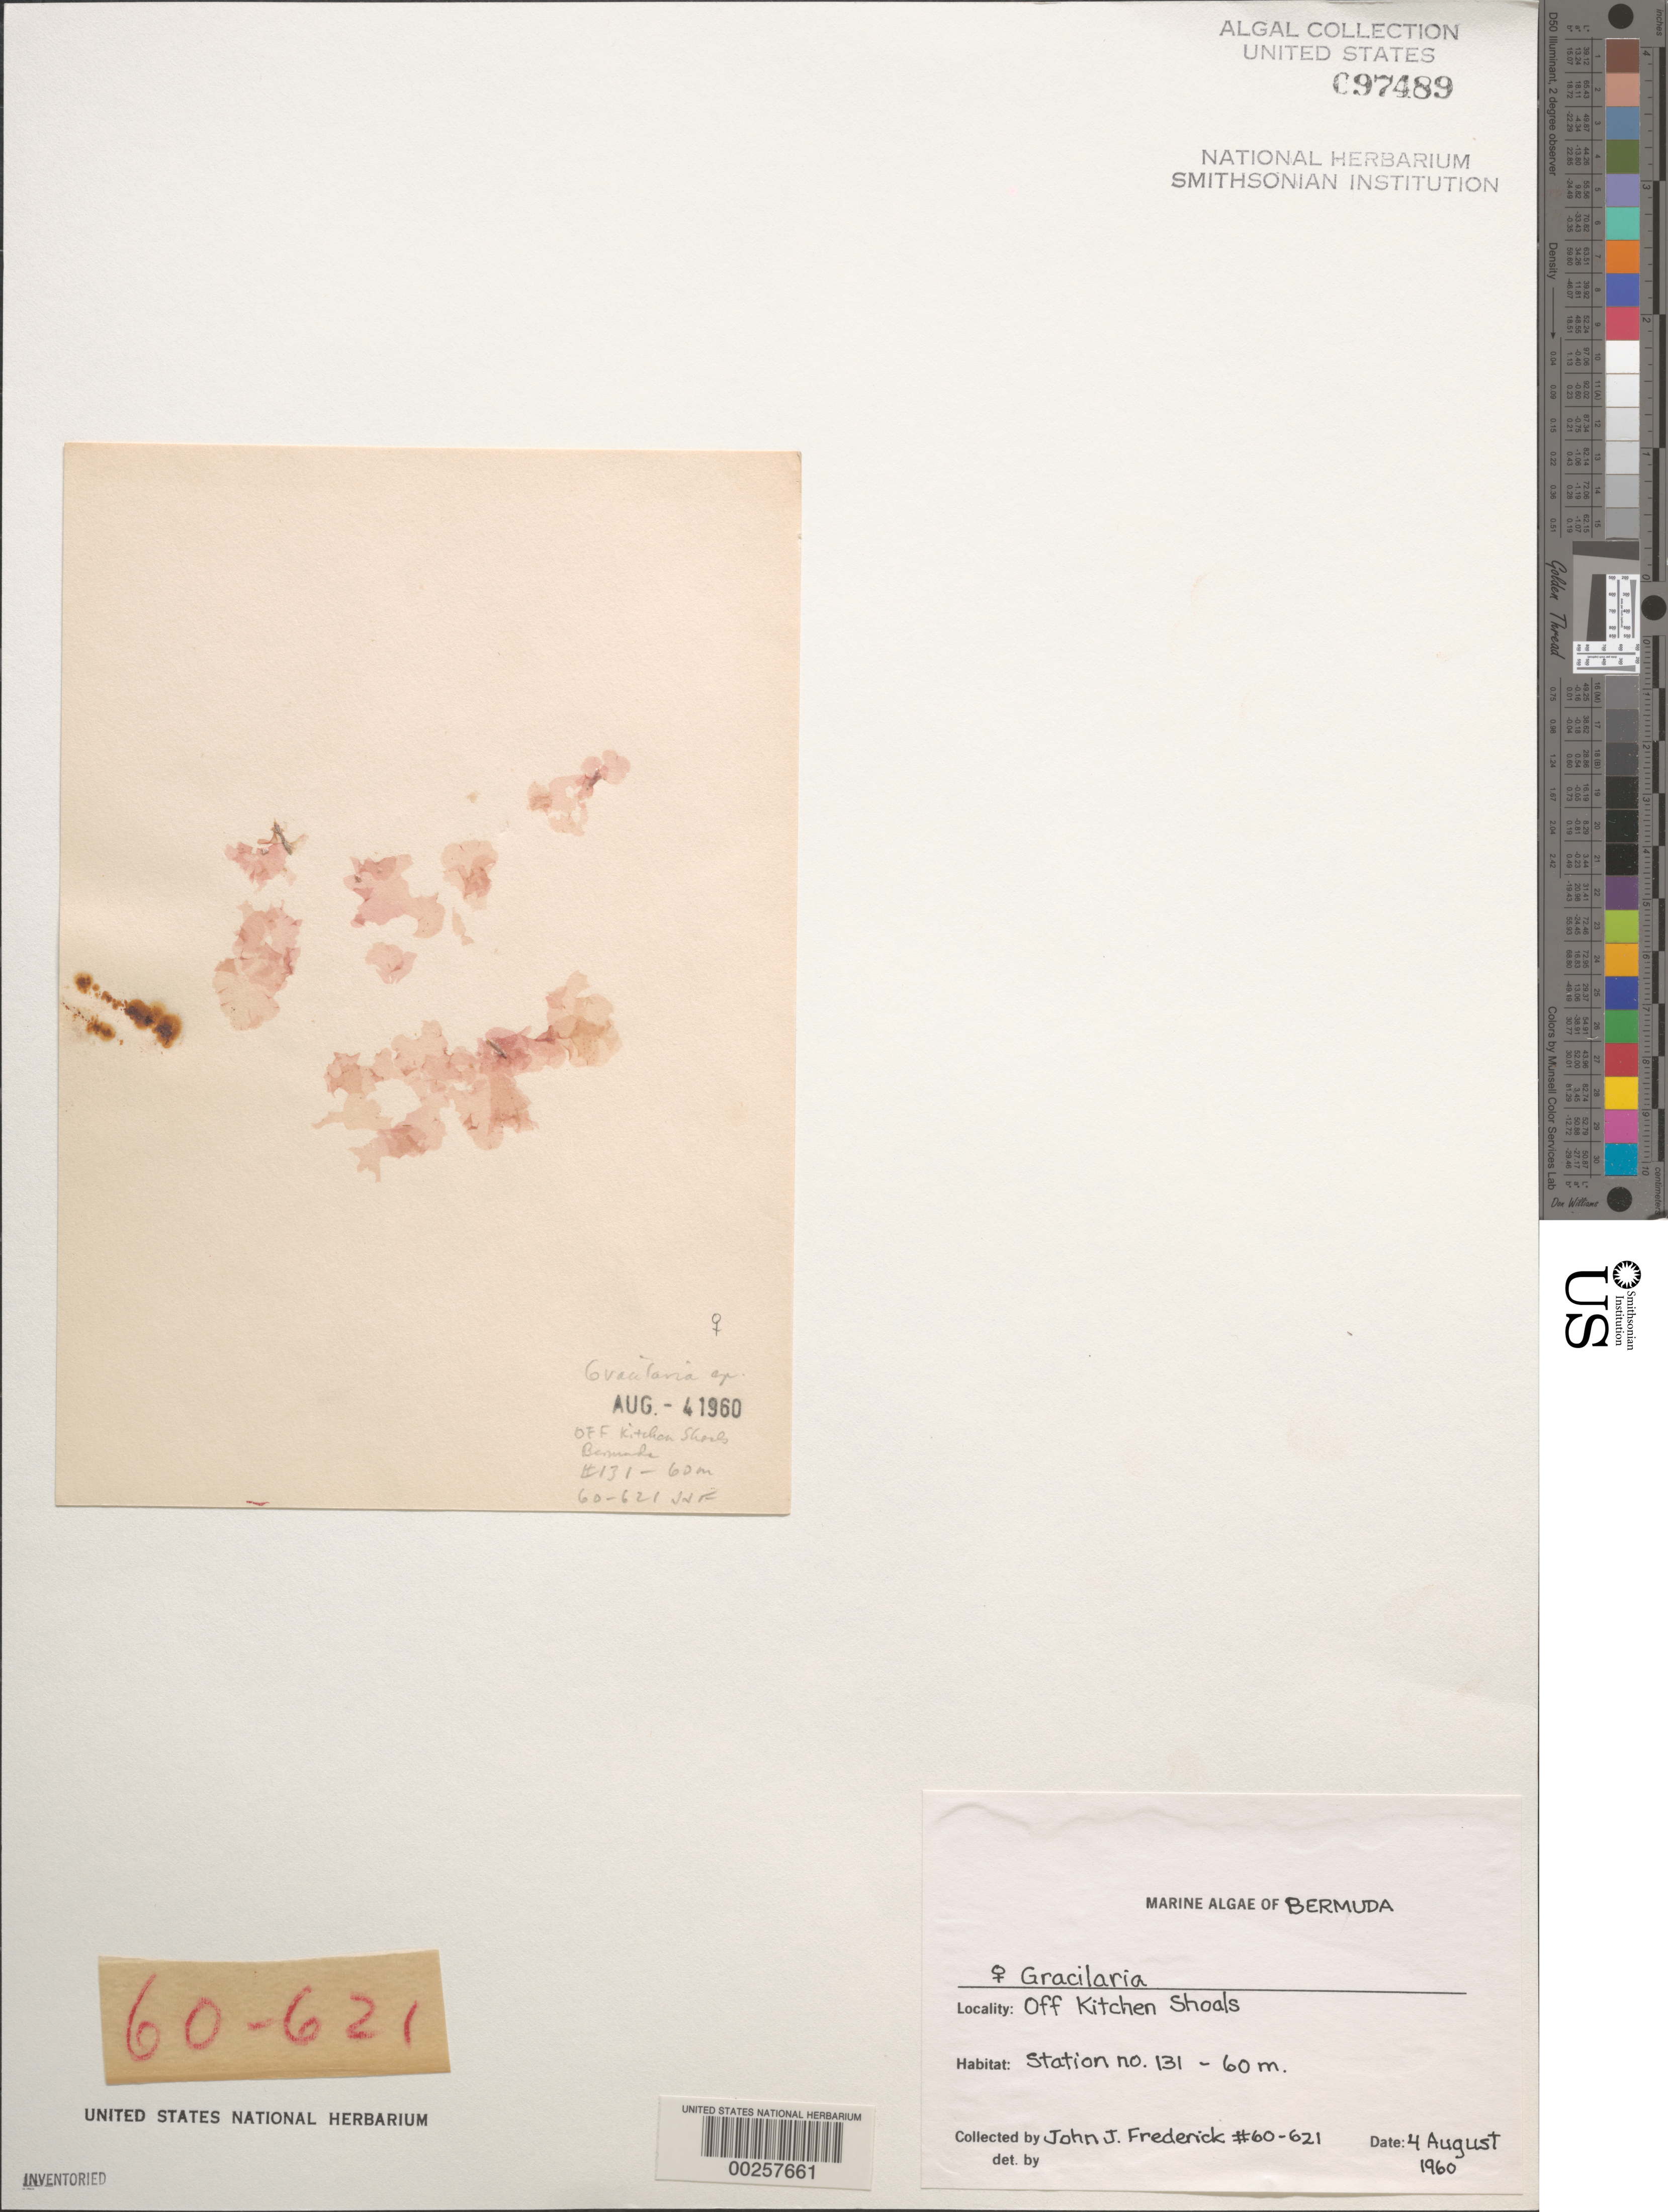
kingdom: Plantae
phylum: Rhodophyta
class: Florideophyceae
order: Gracilariales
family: Gracilariaceae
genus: Gracilaria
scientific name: Gracilaria sp.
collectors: J. Frederick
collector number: JJF 60-621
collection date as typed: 04 Aug 1960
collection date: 1960-08-04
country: Bermuda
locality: Off Kitchen Shoals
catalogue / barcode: US 97489